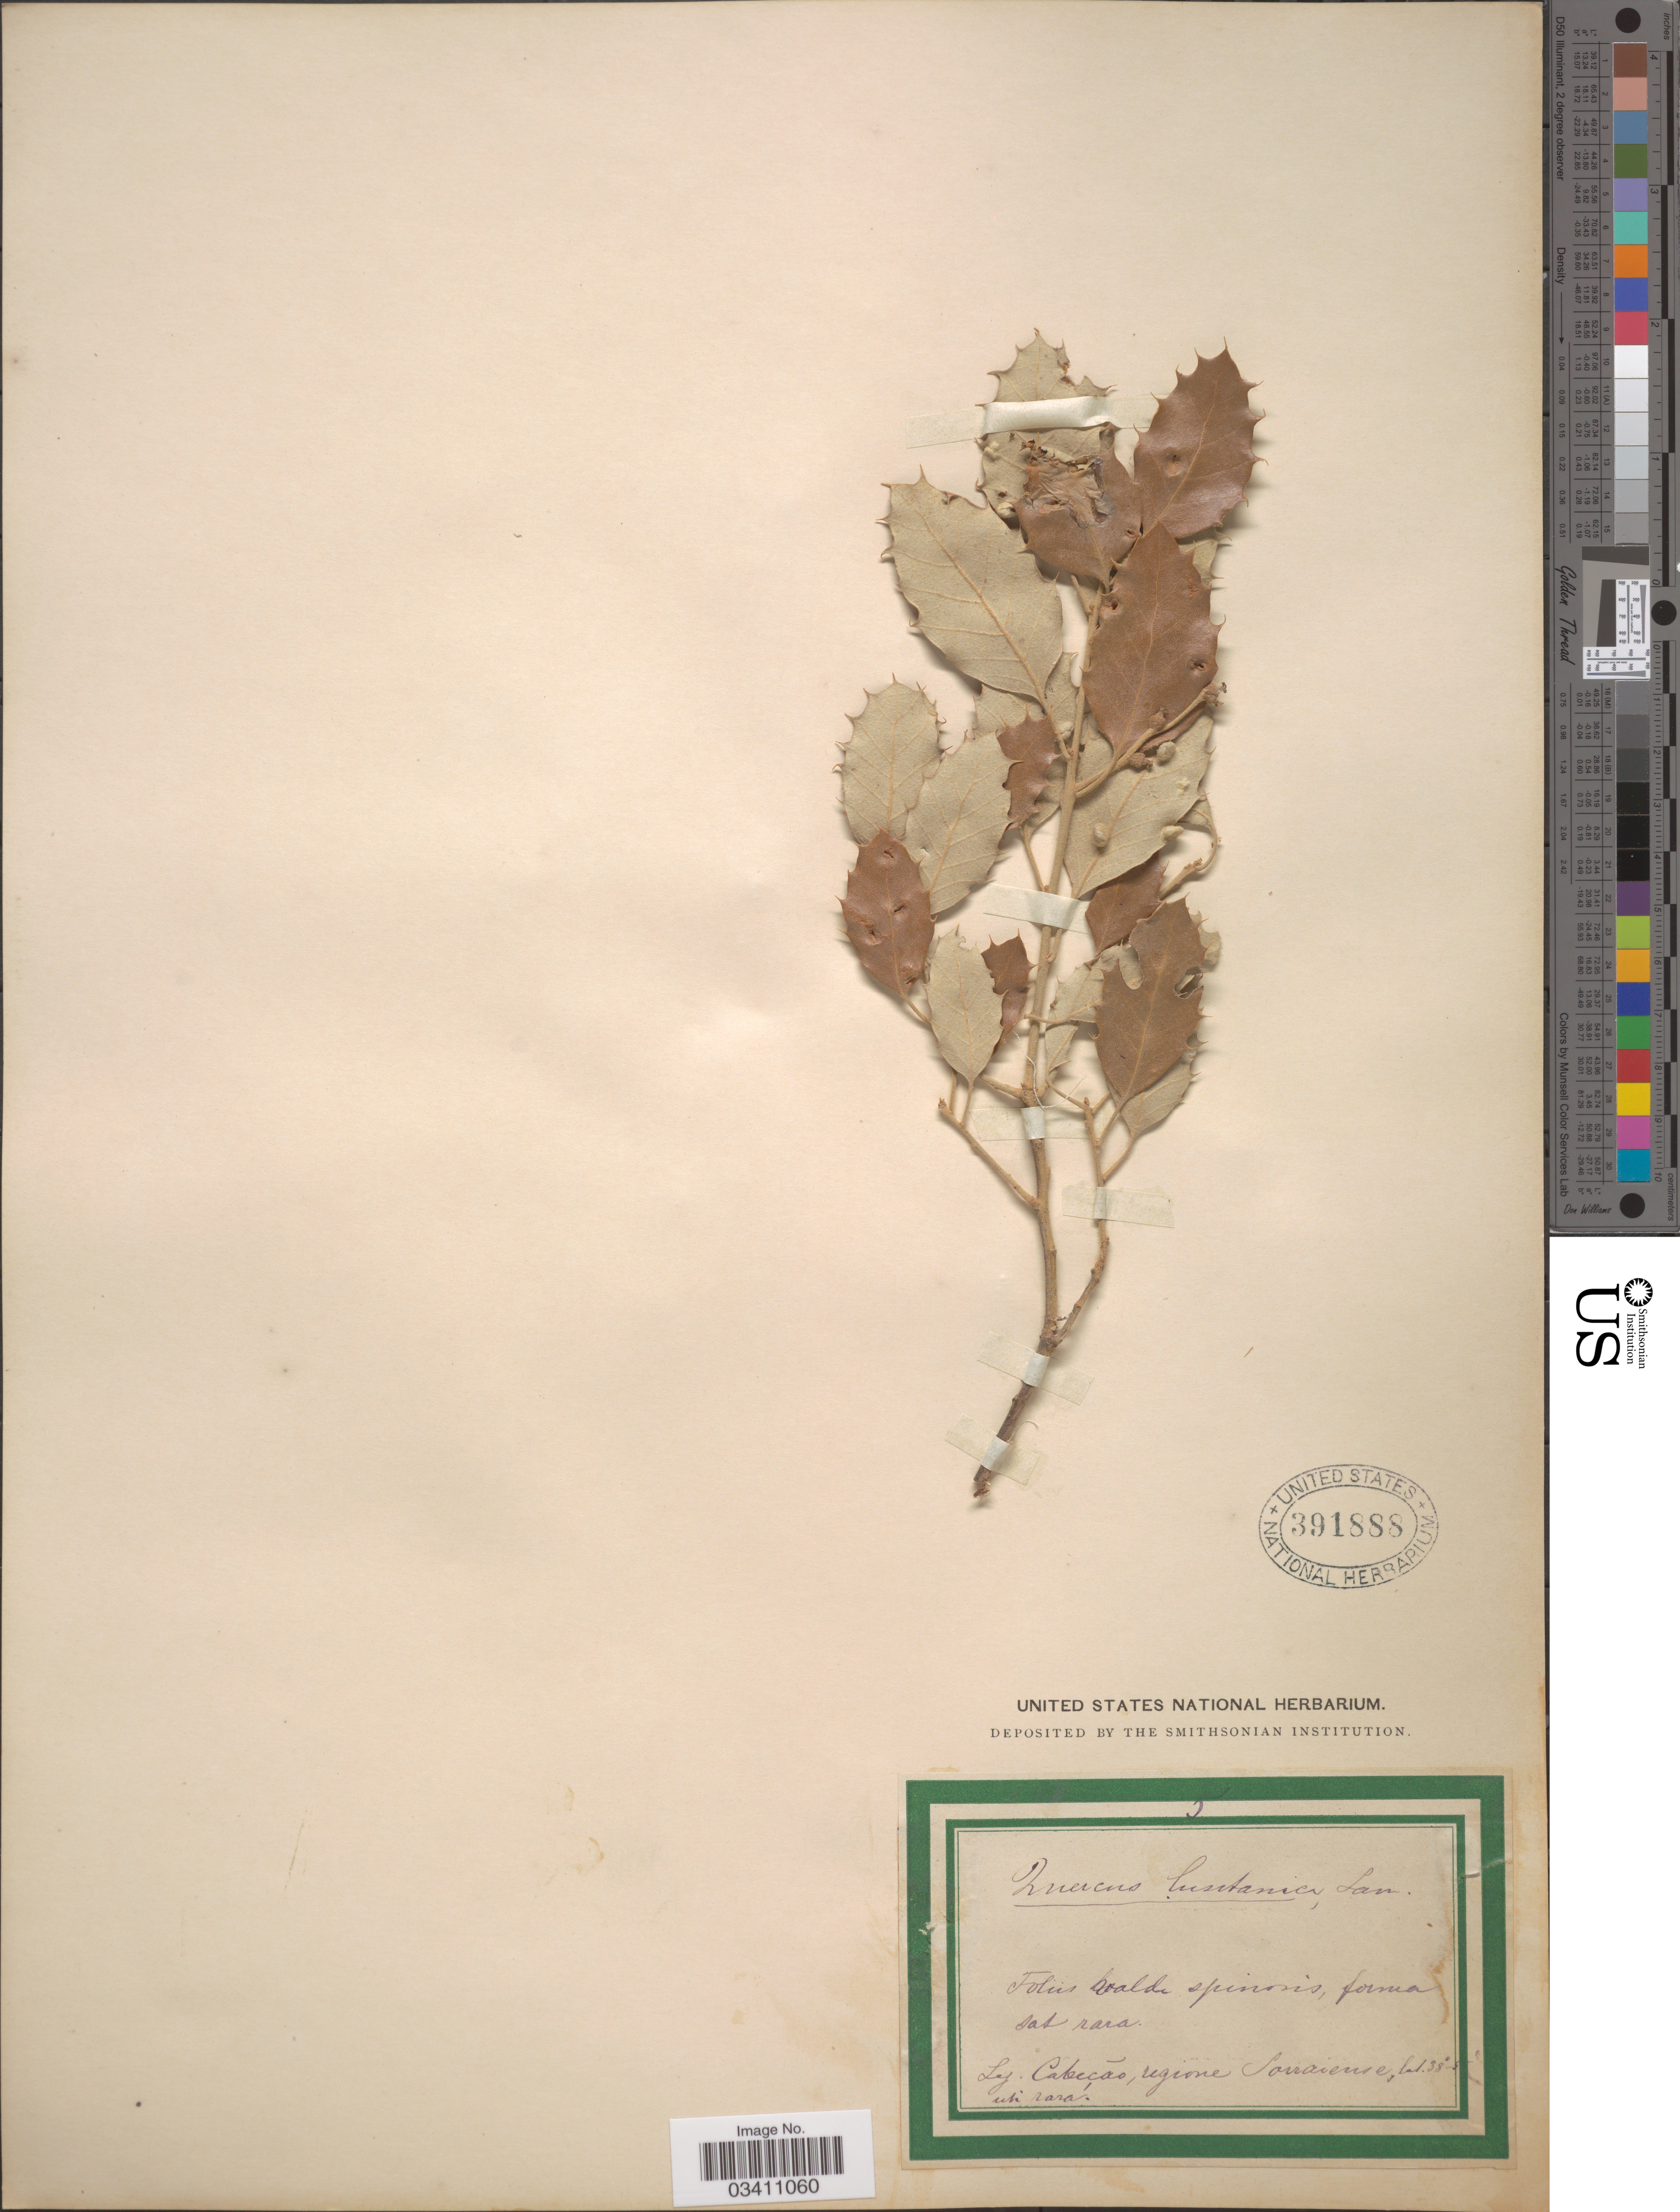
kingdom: Plantae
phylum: Tracheophyta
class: Magnoliopsida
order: Fagales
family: Fagaceae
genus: Quercus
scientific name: Quercus lusitanica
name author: Lam.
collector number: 5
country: Portugal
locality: Cabecão, regione Sorraiense.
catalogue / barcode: US 391888